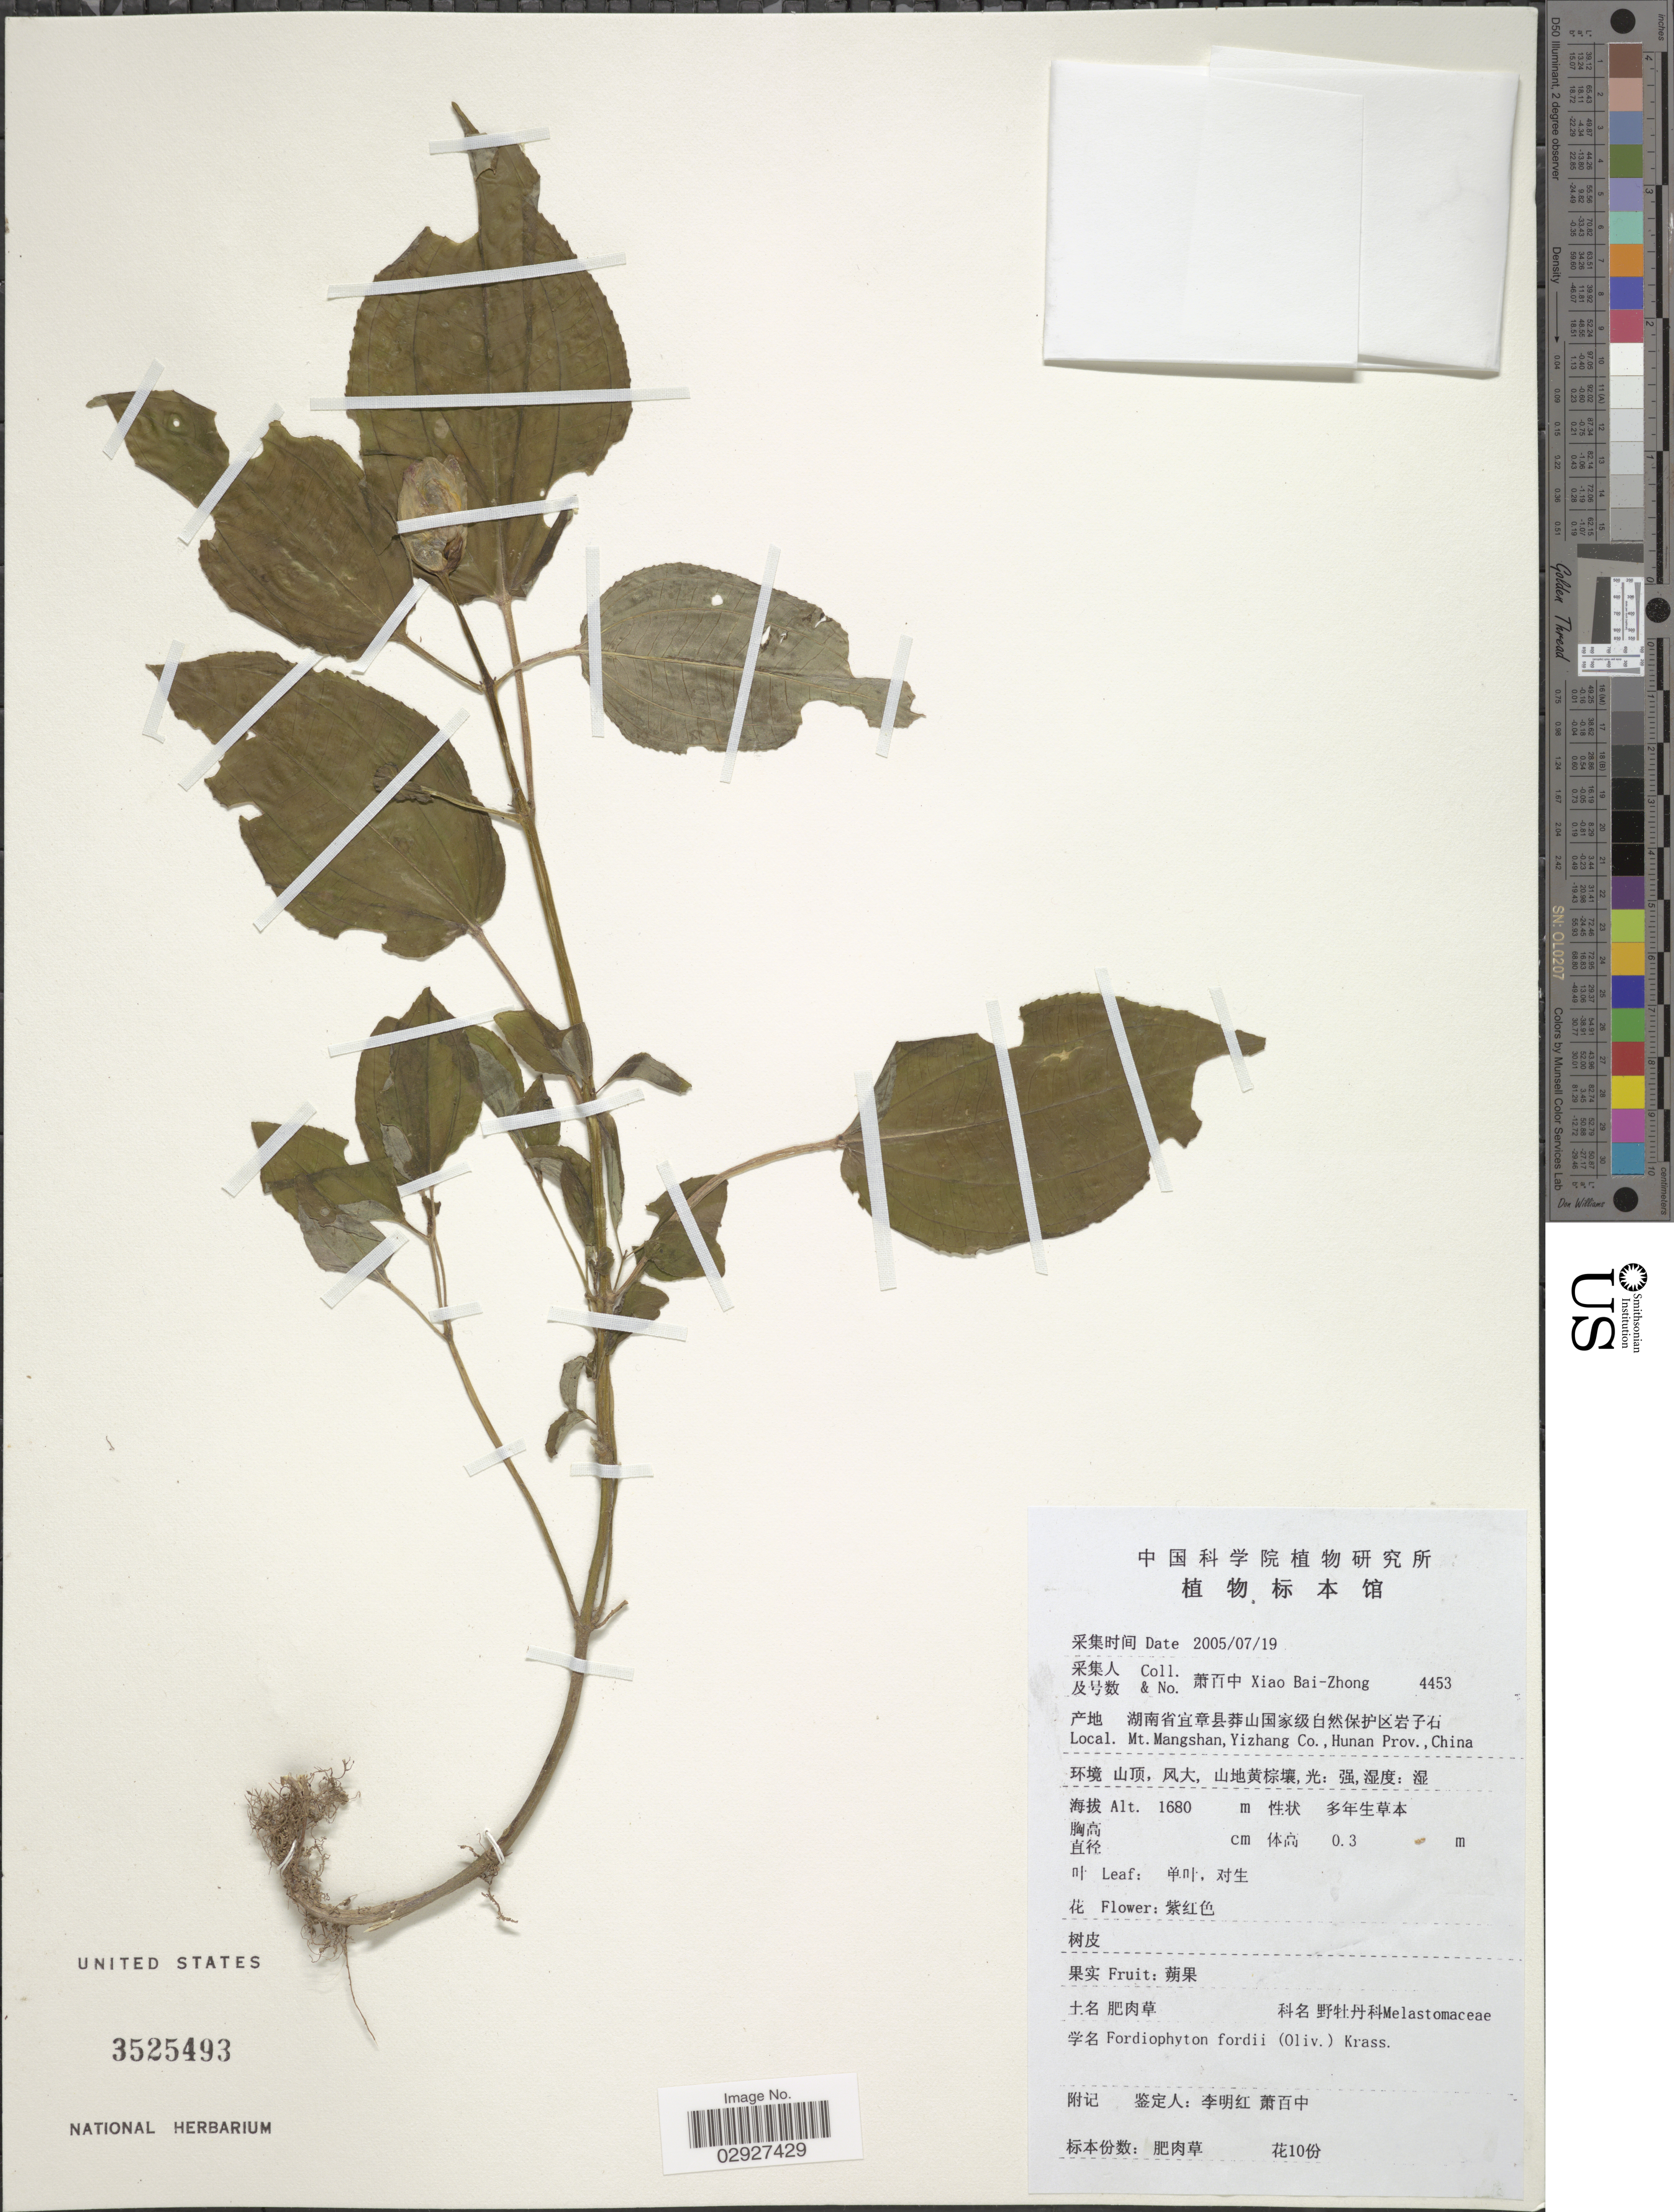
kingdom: Plantae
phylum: Tracheophyta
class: Magnoliopsida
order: Myrtales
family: Melastomataceae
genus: Fordiophyton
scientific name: Fordiophyton fordii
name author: (Oliv.) Krasser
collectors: B. Z. Xiao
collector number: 4453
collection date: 2005-07-19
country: China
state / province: Hunan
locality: Mt. Mangshan, Yizhang Co., Hunan Prov., China.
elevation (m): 1680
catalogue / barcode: US 3525493